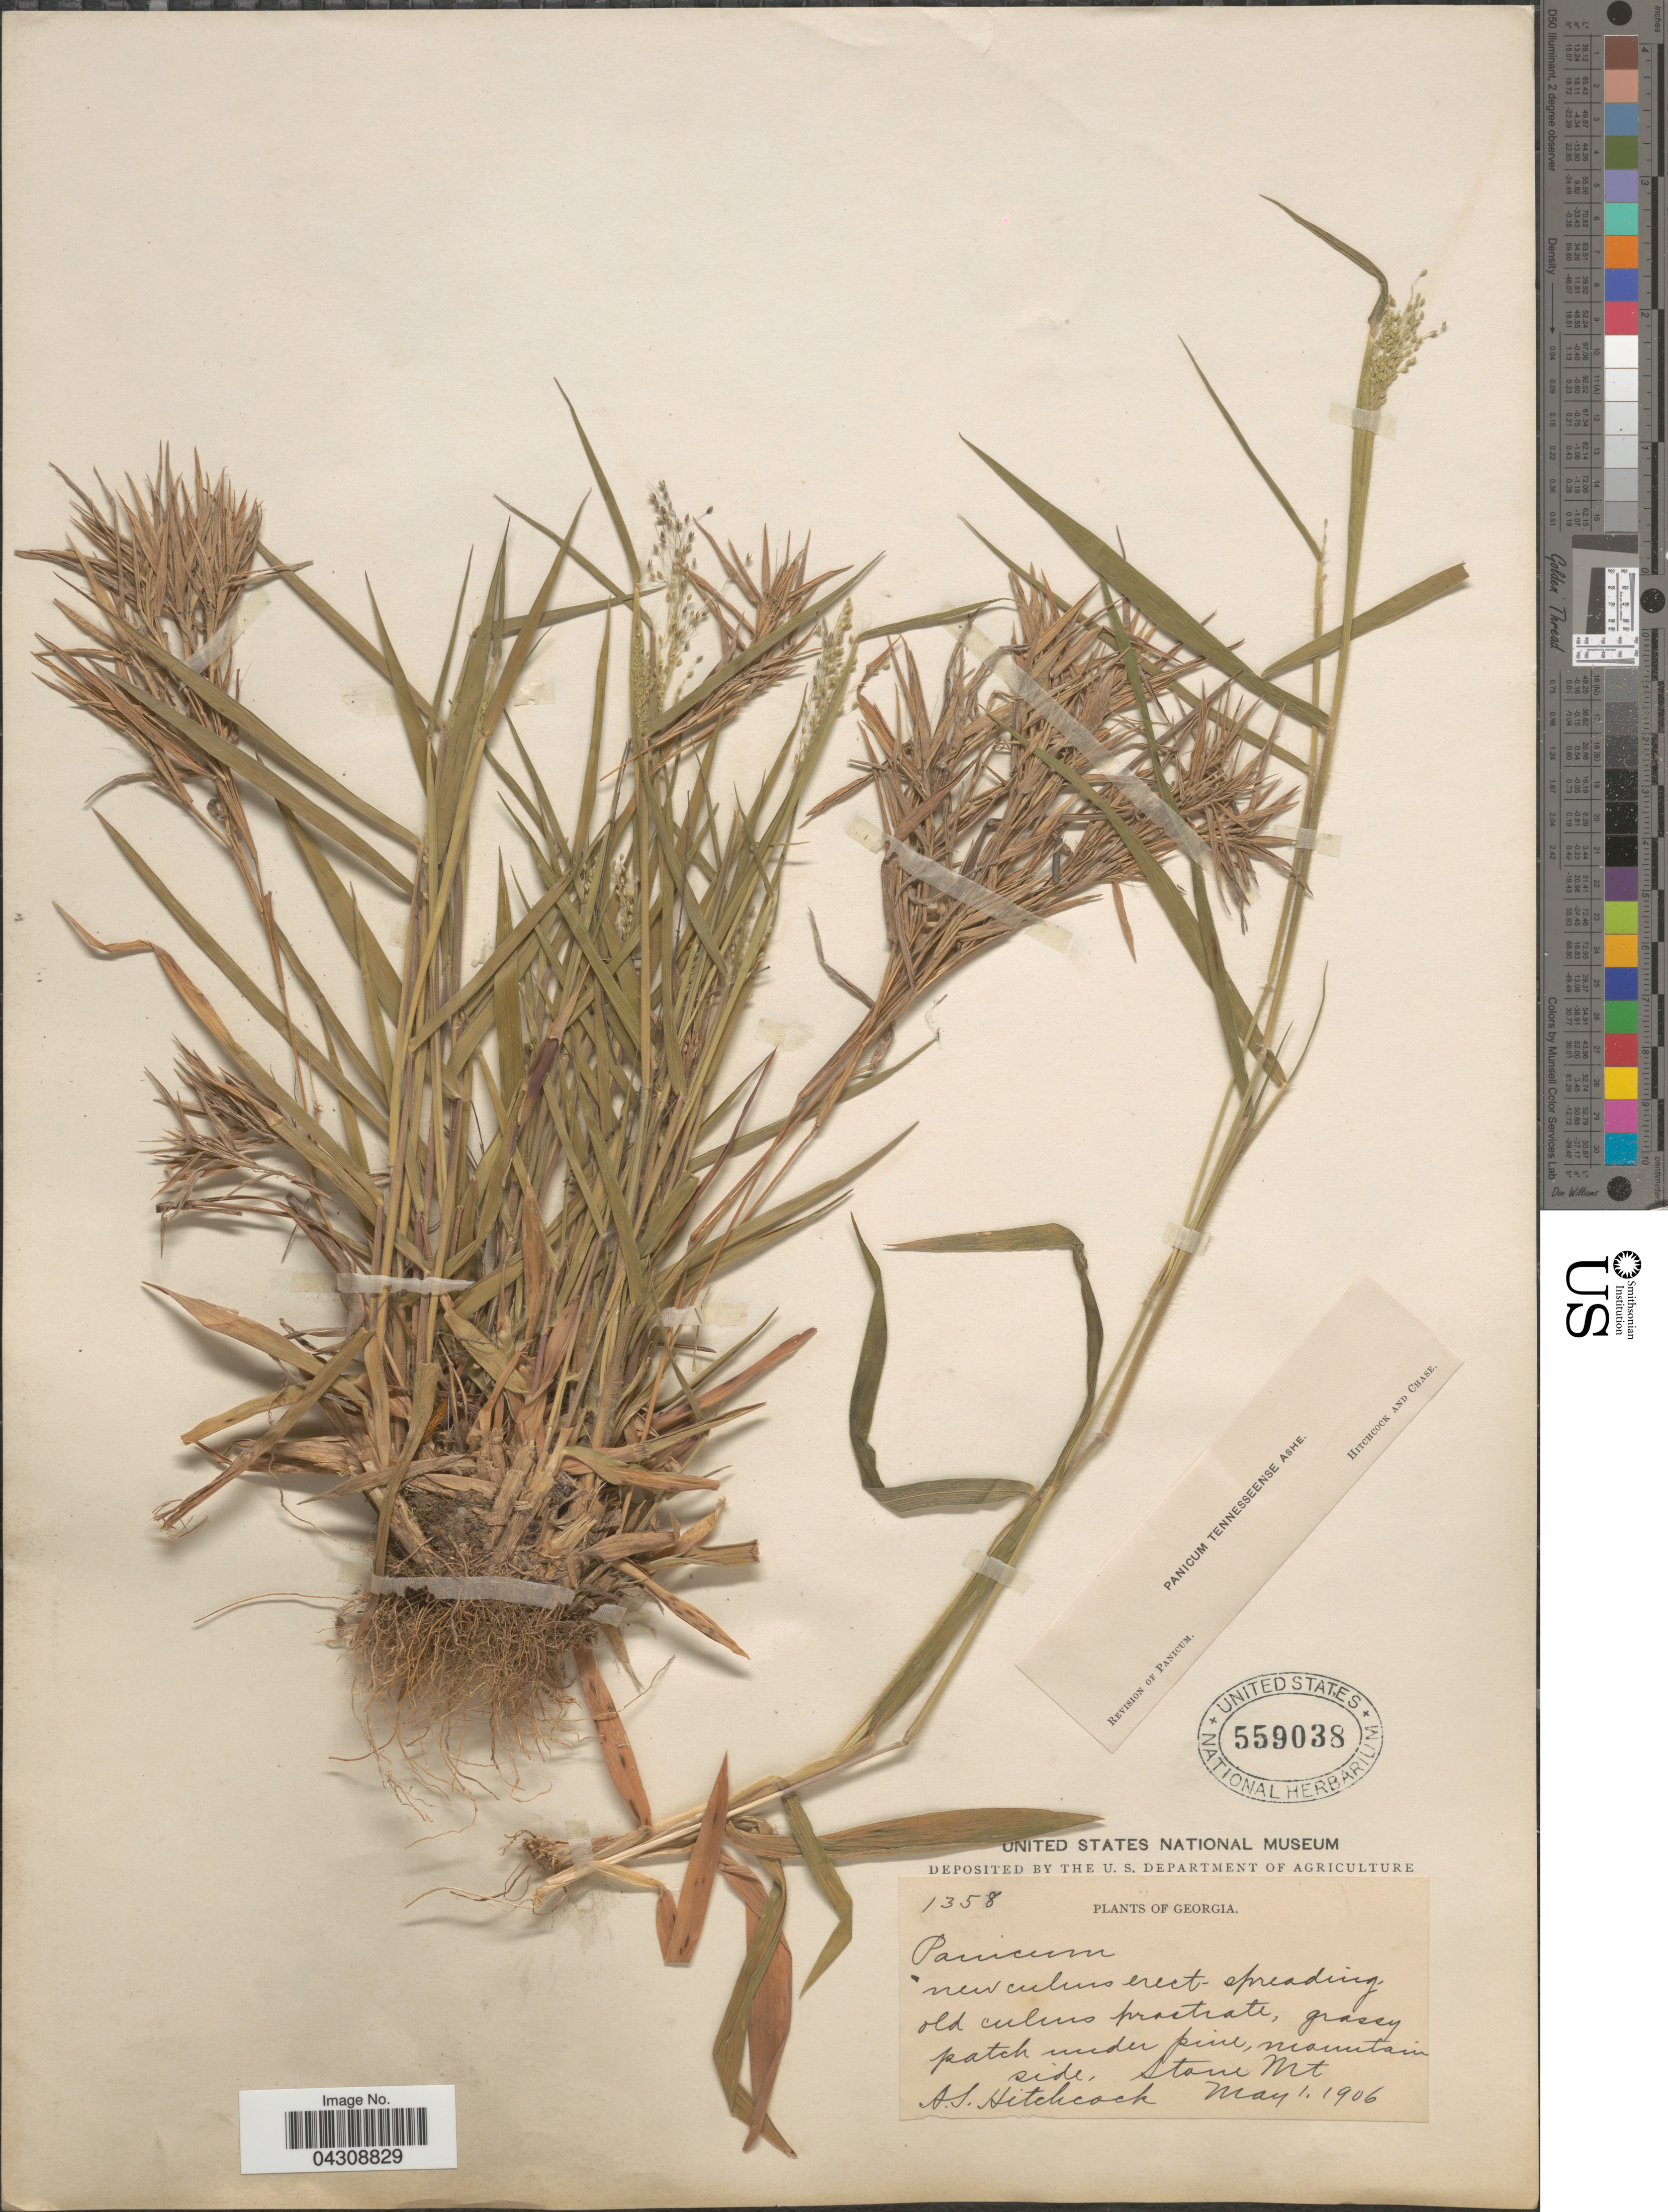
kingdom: Plantae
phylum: Tracheophyta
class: Liliopsida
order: Poales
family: Poaceae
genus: Dichanthelium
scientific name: Dichanthelium acuminatum var. acuminatum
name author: (Sw.) Gould & C.A. Clark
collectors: A. S. Hitchcock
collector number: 1358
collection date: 1906-05-01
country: United States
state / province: Georgia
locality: Grassy patch under pine, mountain side, Stone Mt.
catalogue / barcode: US 559038